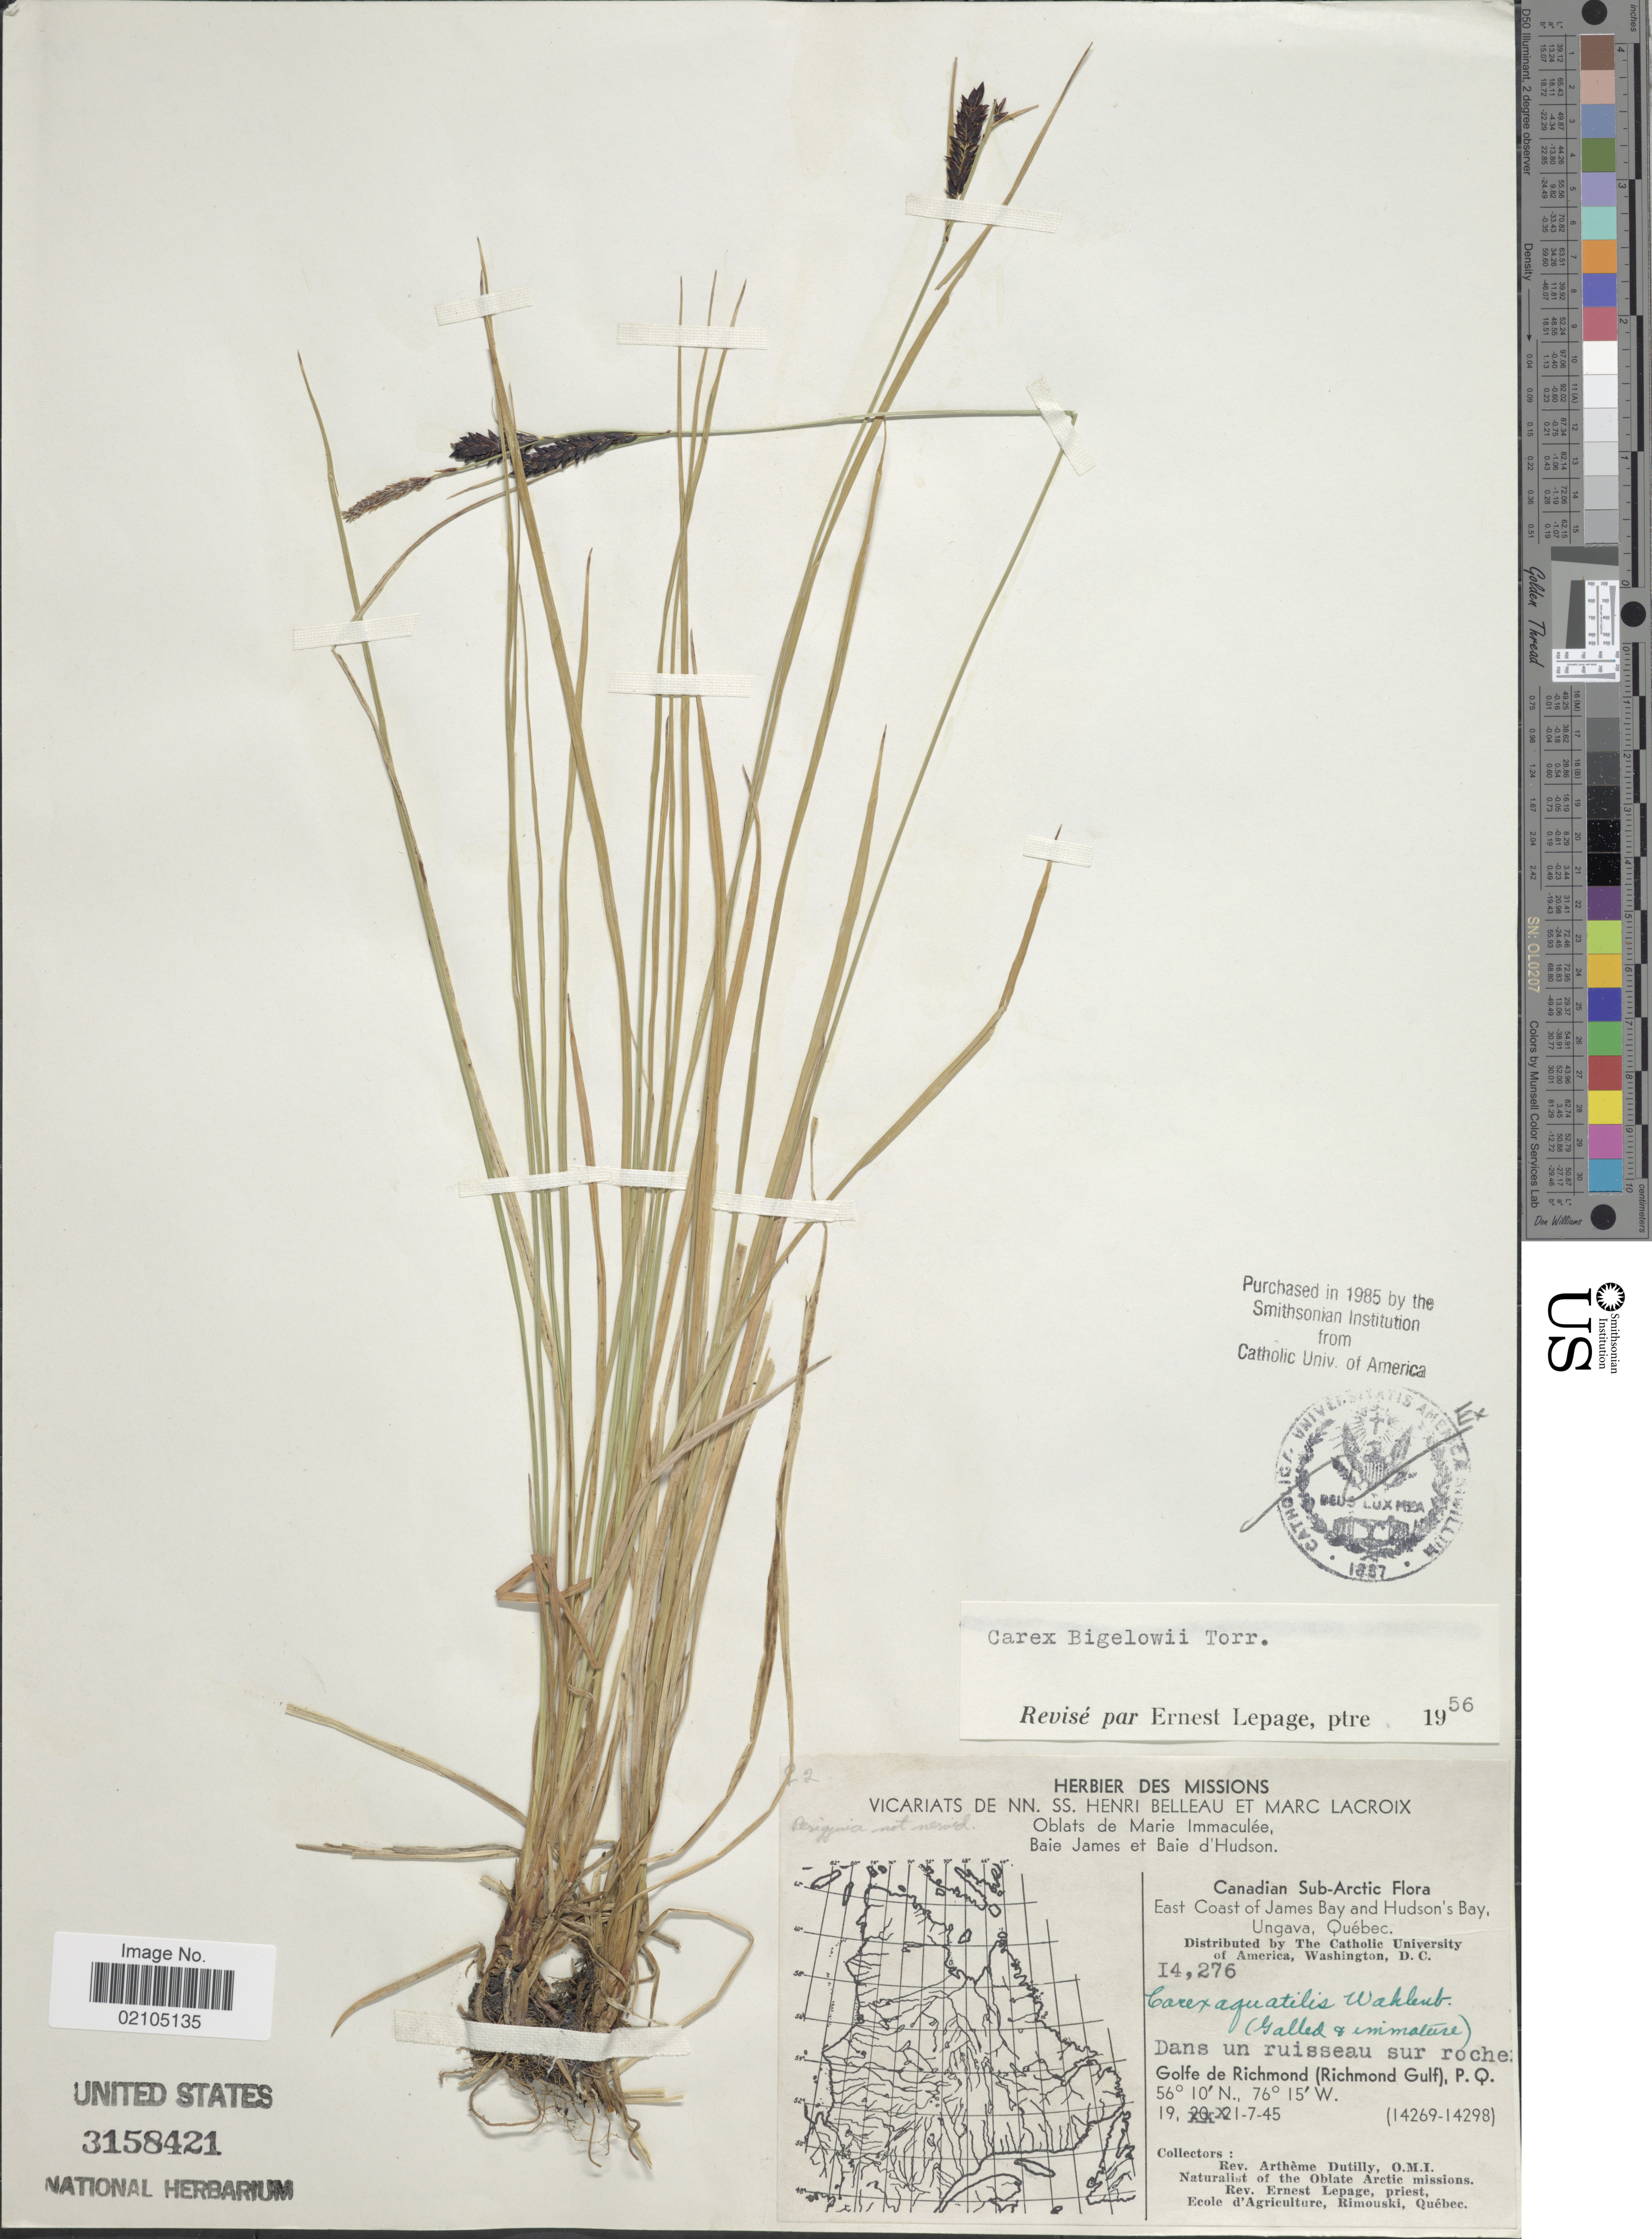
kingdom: Plantae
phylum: Tracheophyta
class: Liliopsida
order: Poales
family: Cyperaceae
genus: Carex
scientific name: Carex bigelowii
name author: Torr. ex Schwein.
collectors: A. Dutilly & E. Lepage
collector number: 14276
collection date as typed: Transcribed d/m/y: 19/7/45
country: Canada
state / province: Quebec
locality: Canadian Sub-Arctic. East Coast of James Bay and Hudson's Bay. Ungava, Quebec. Dans un ruisseau sur roche: Golfe de Richmond (Richmond Golf), P. Q.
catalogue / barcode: US 3158421